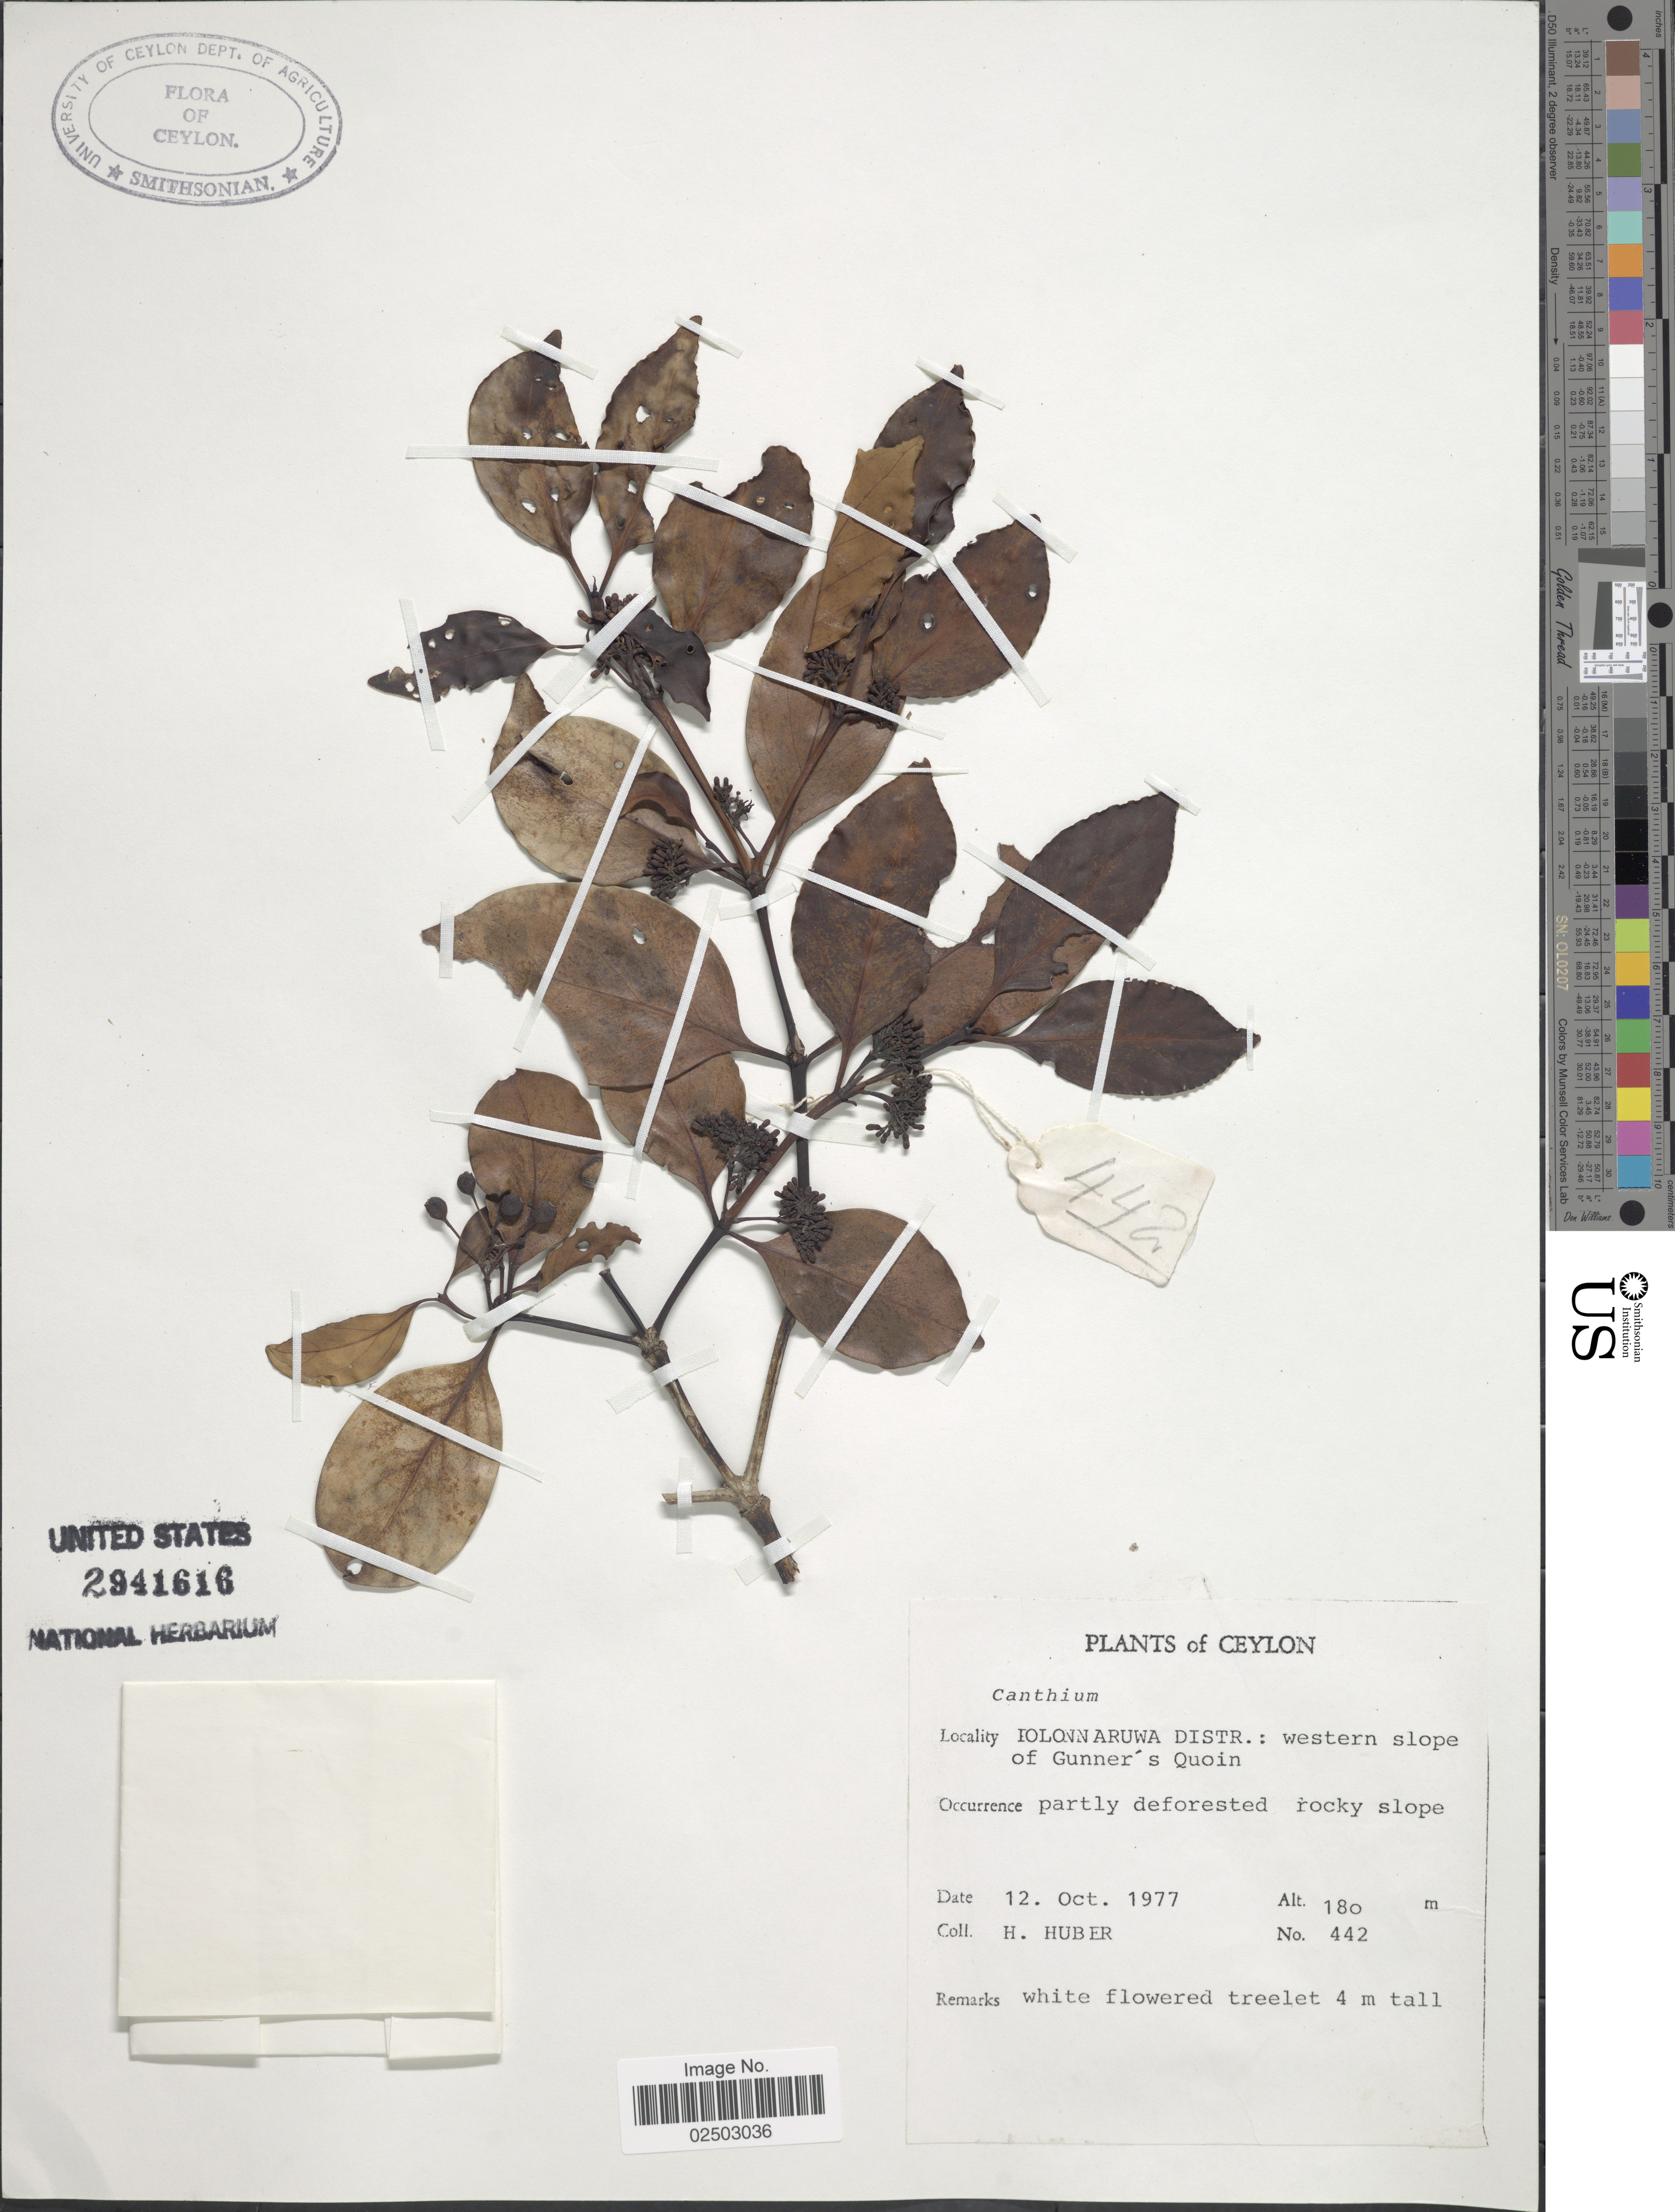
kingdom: Plantae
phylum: Tracheophyta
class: Magnoliopsida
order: Gentianales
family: Rubiaceae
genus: Bridsonia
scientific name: Bridsonia chamaedendrum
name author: (Kuntze) Verstraete & A.E. van Wyk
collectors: H. Huber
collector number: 442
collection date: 1977-10-12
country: Sri Lanka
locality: Ceylon, Polonnaruwa Distr.: western slope of Gunner's Quoin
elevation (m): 180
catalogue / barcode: US 2941616